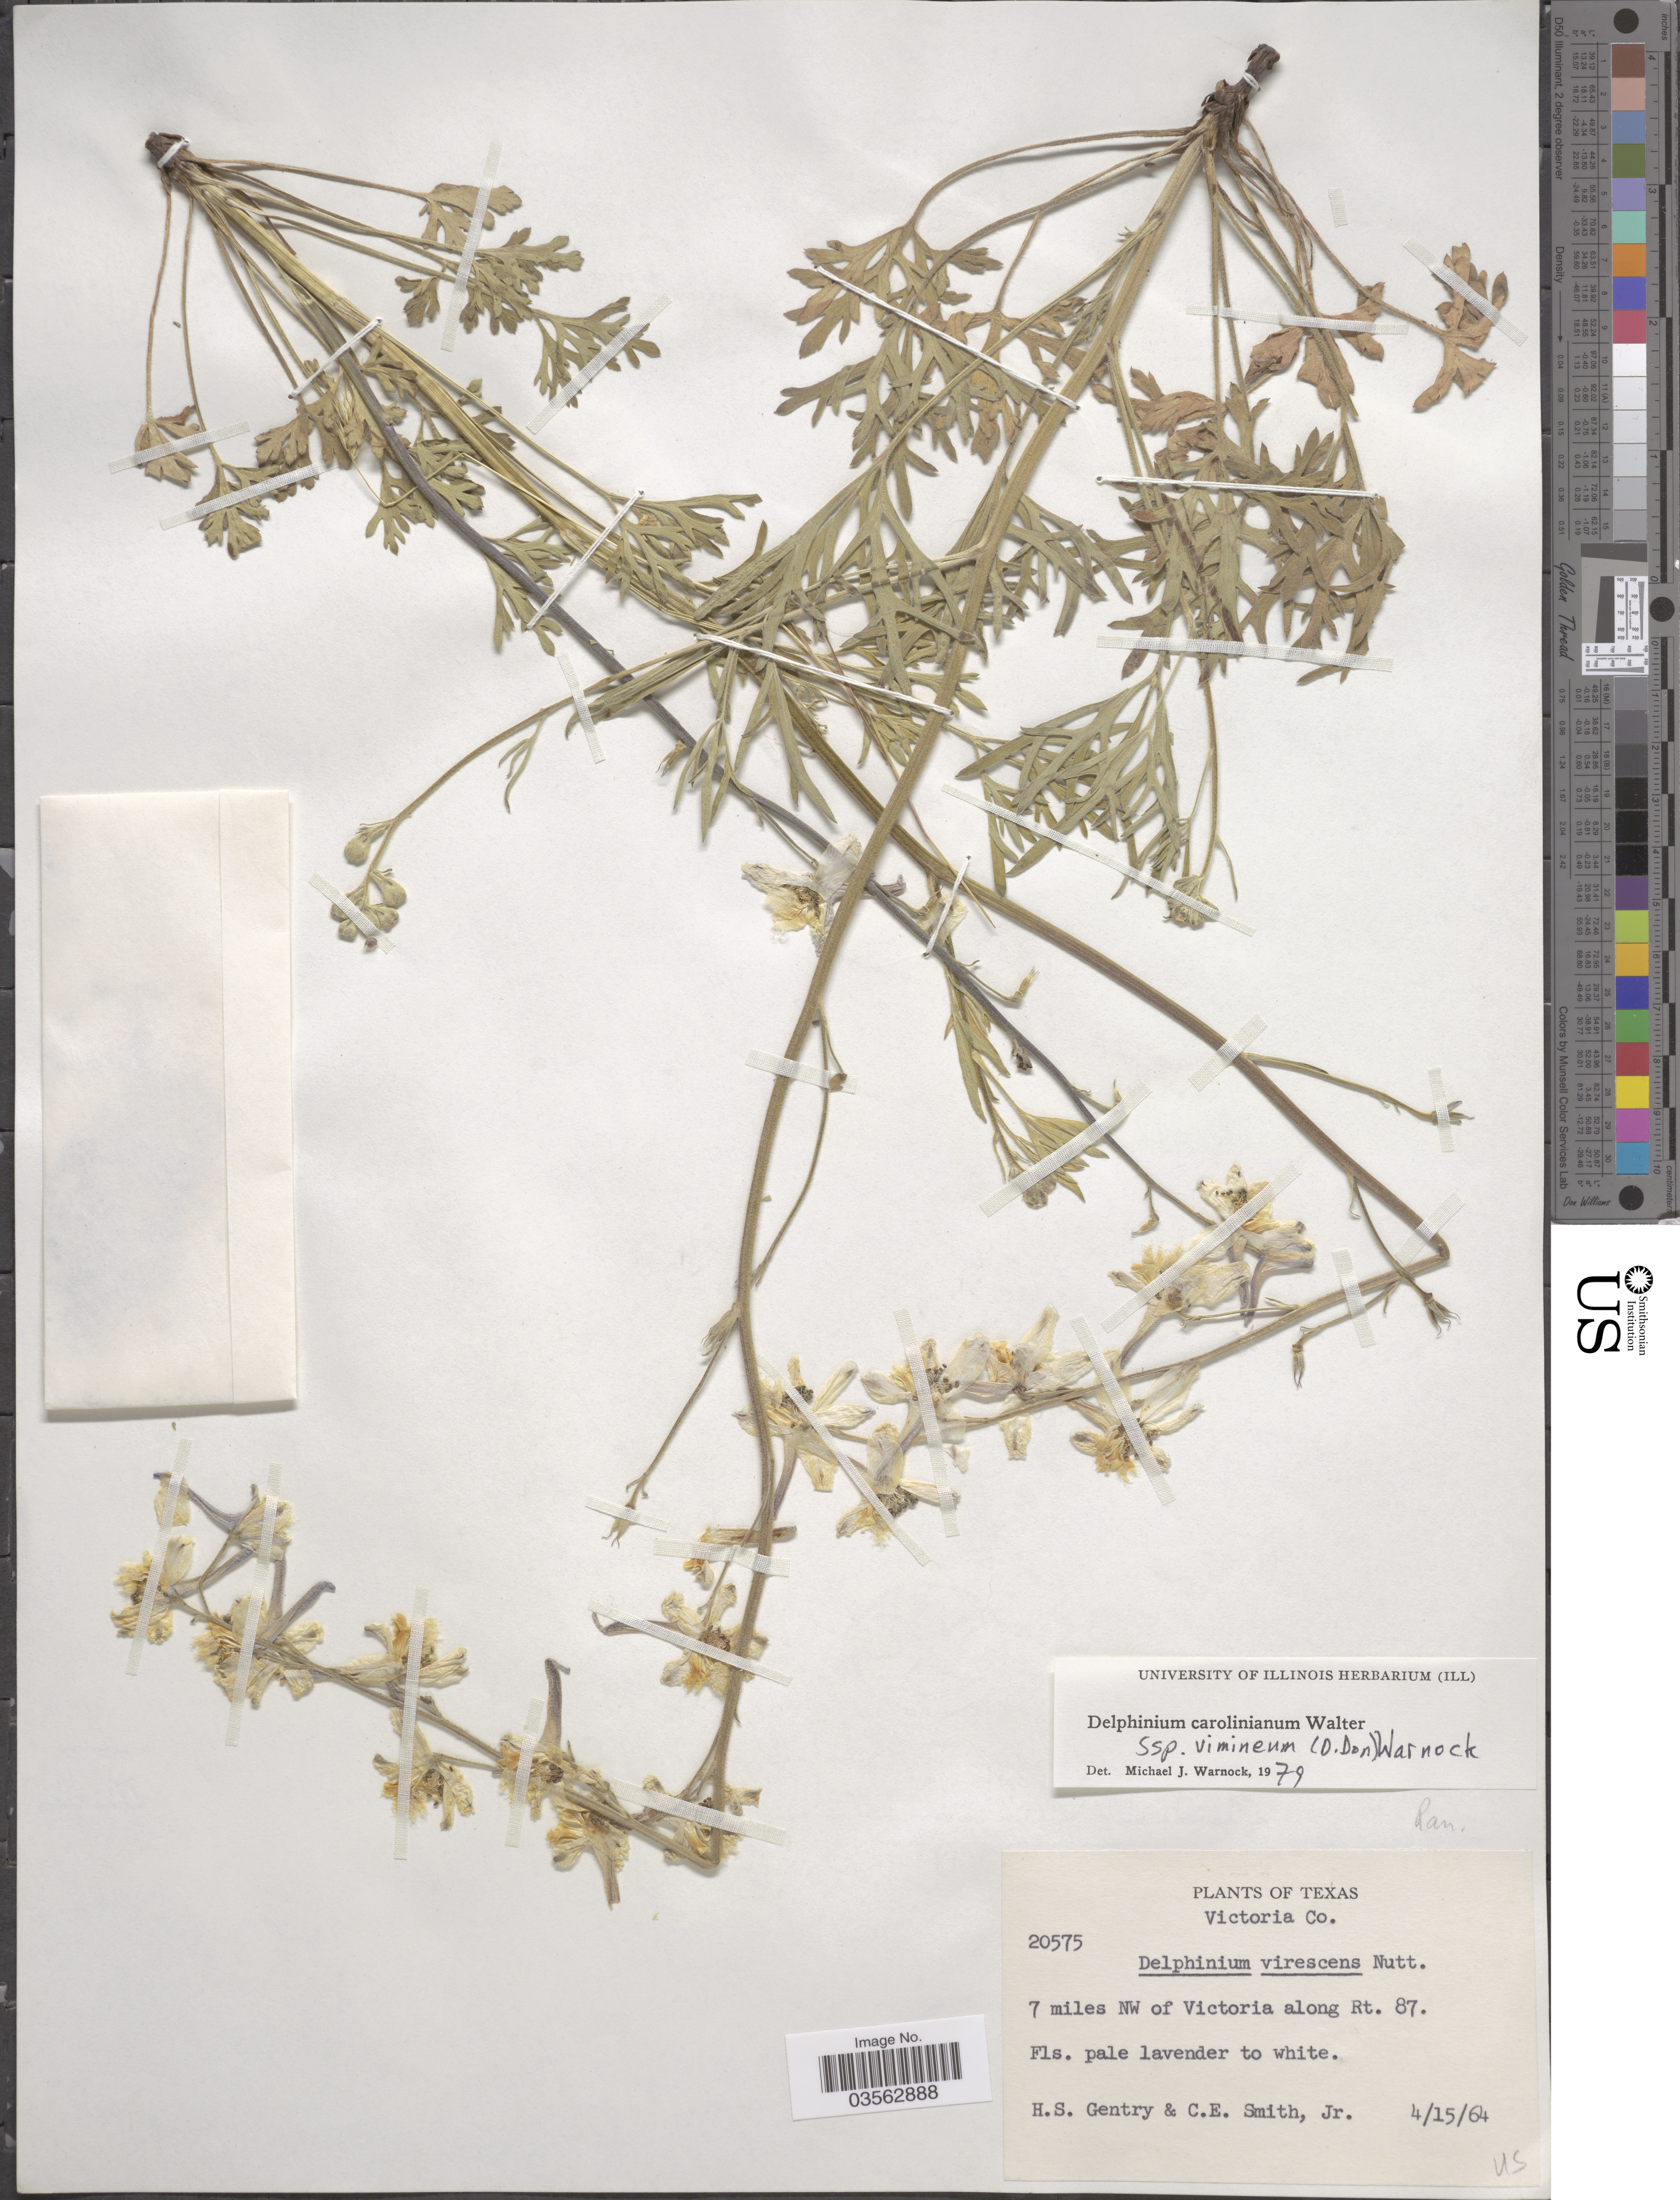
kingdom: Plantae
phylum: Tracheophyta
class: Magnoliopsida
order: Ranunculales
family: Ranunculaceae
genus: Delphinium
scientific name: Delphinium carolinianum subsp. vimineum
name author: Walter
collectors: H. S. Gentry & C. E. Smith Jr.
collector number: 20575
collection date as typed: Transcribed d/m/y: 15/4/64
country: United States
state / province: Texas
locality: Victoria Co. 7 miles NW of Victoria along Rt. 87.